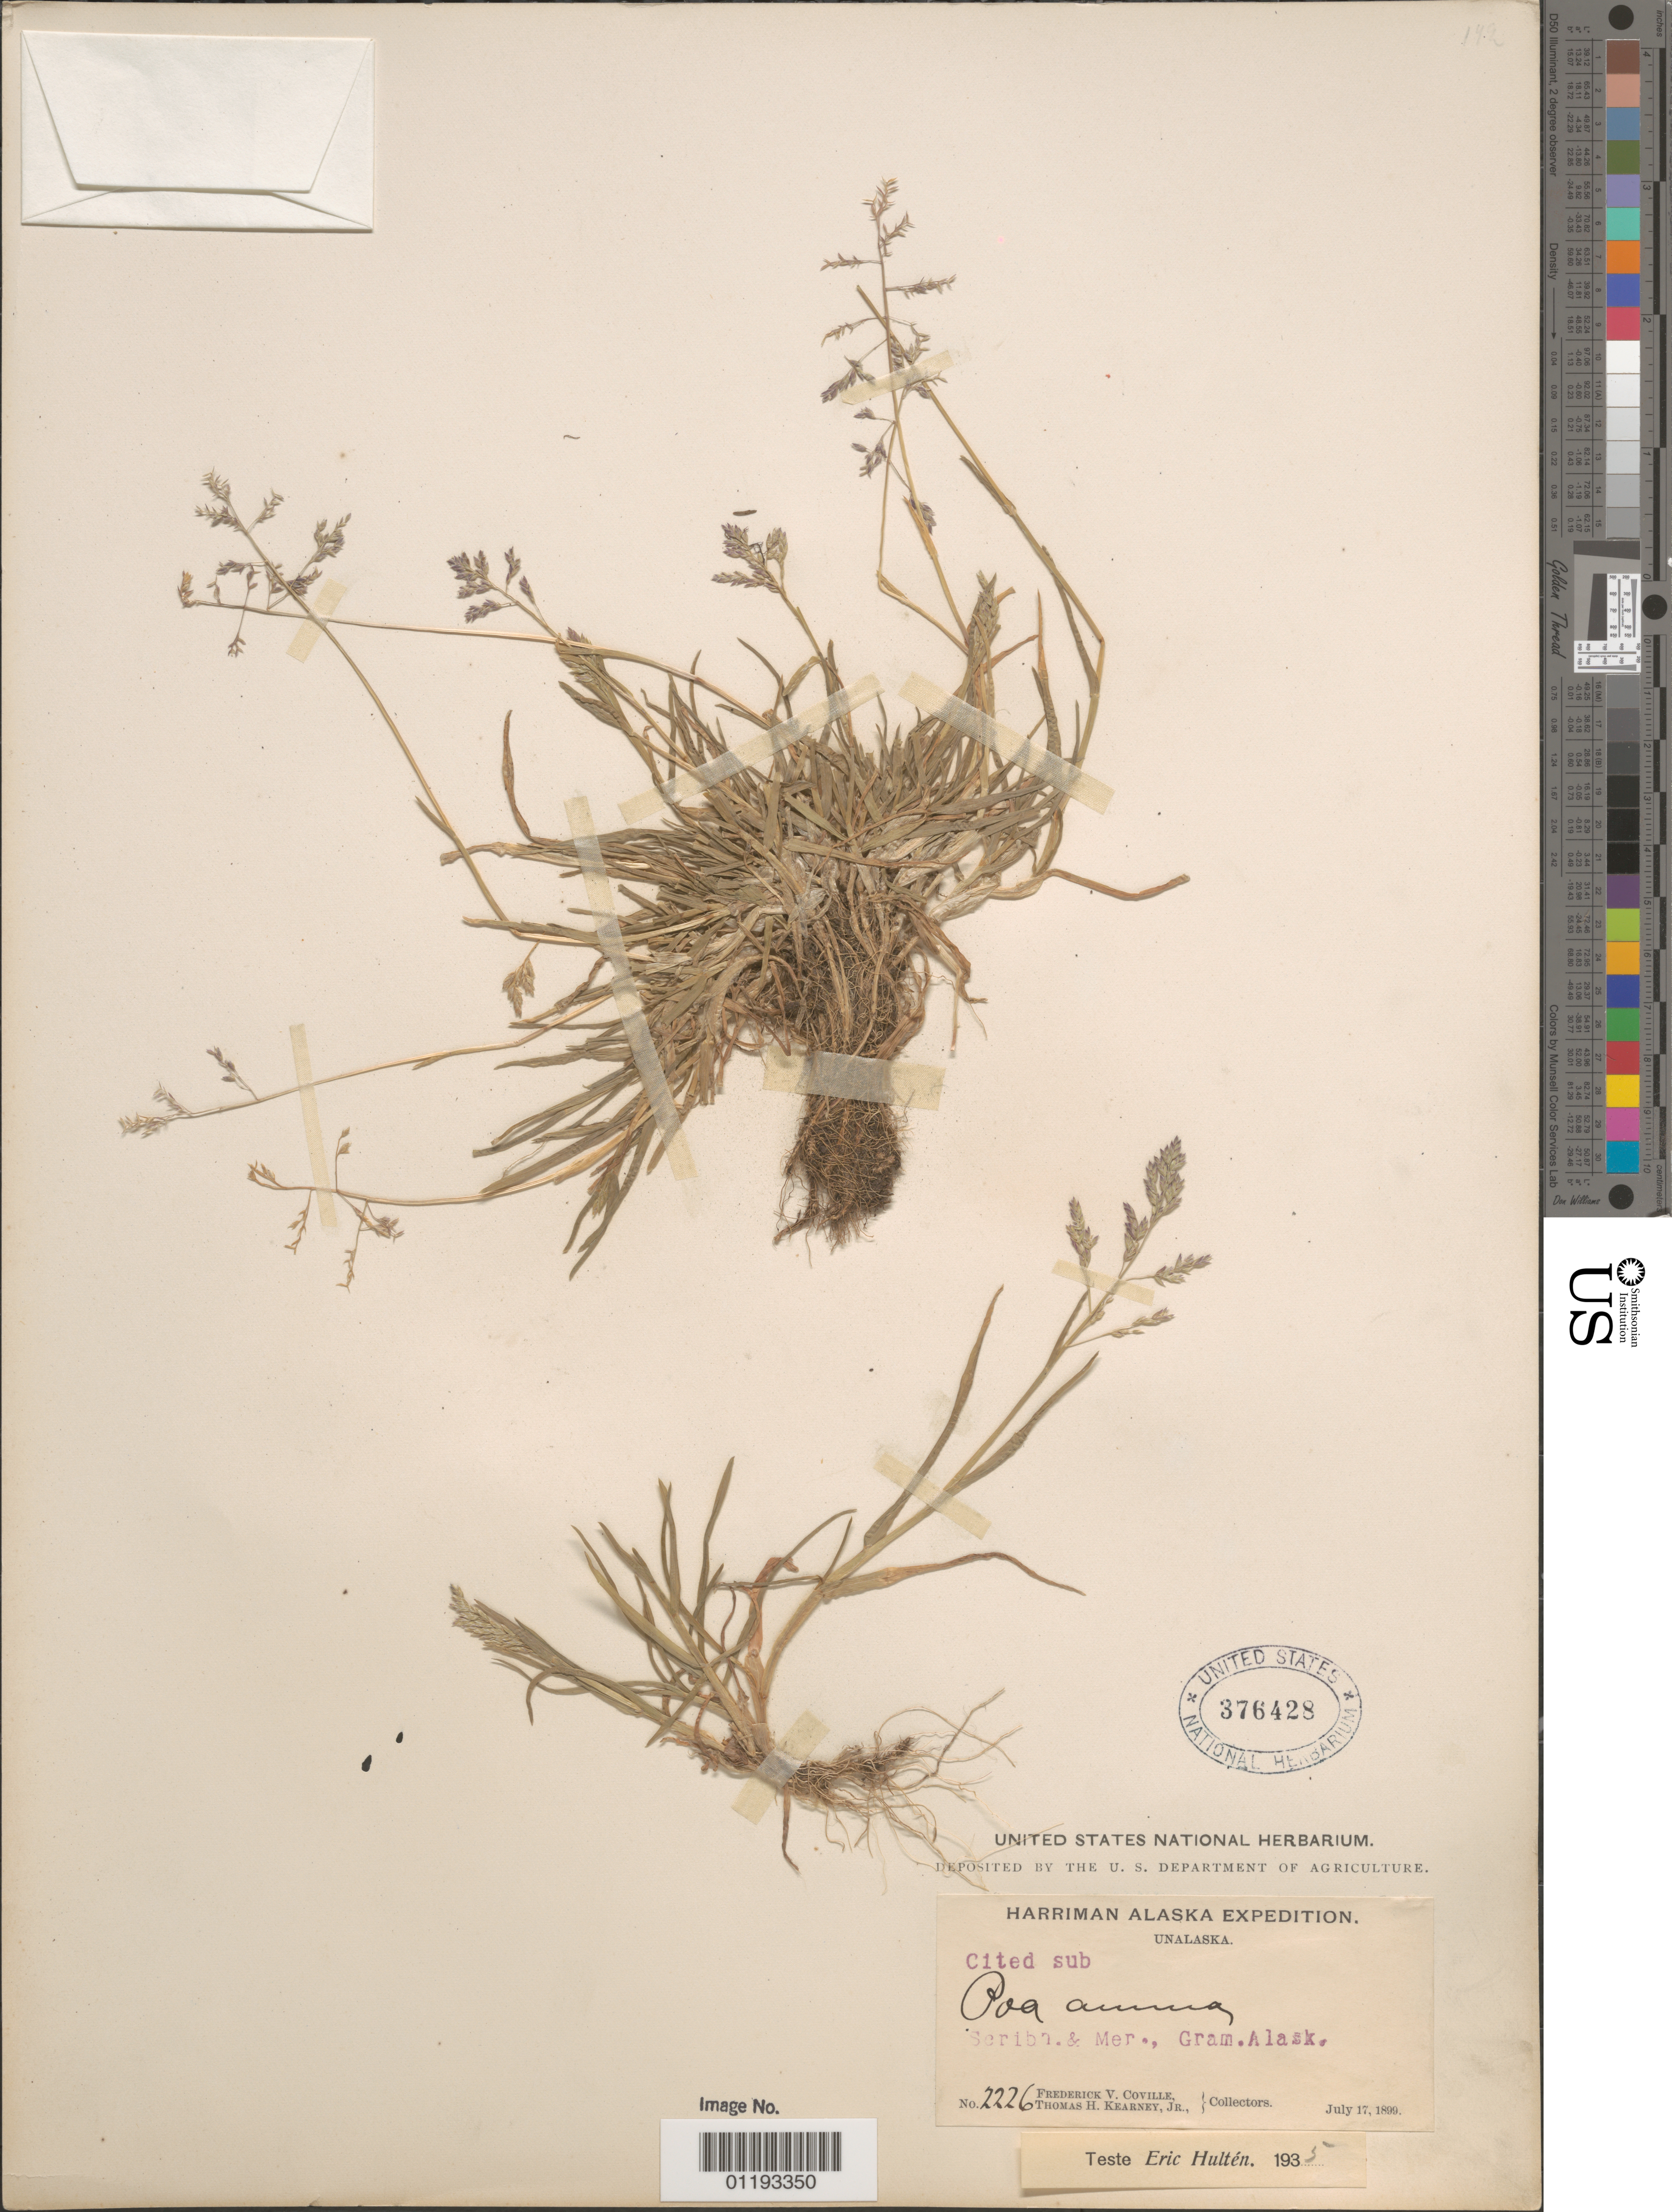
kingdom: Plantae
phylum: Tracheophyta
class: Liliopsida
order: Poales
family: Poaceae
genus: Poa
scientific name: Poa annua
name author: L.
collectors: F. V. Coville & F. Funston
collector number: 2226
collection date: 1899-07-17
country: United States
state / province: California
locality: Unalaska.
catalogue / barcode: US 376428